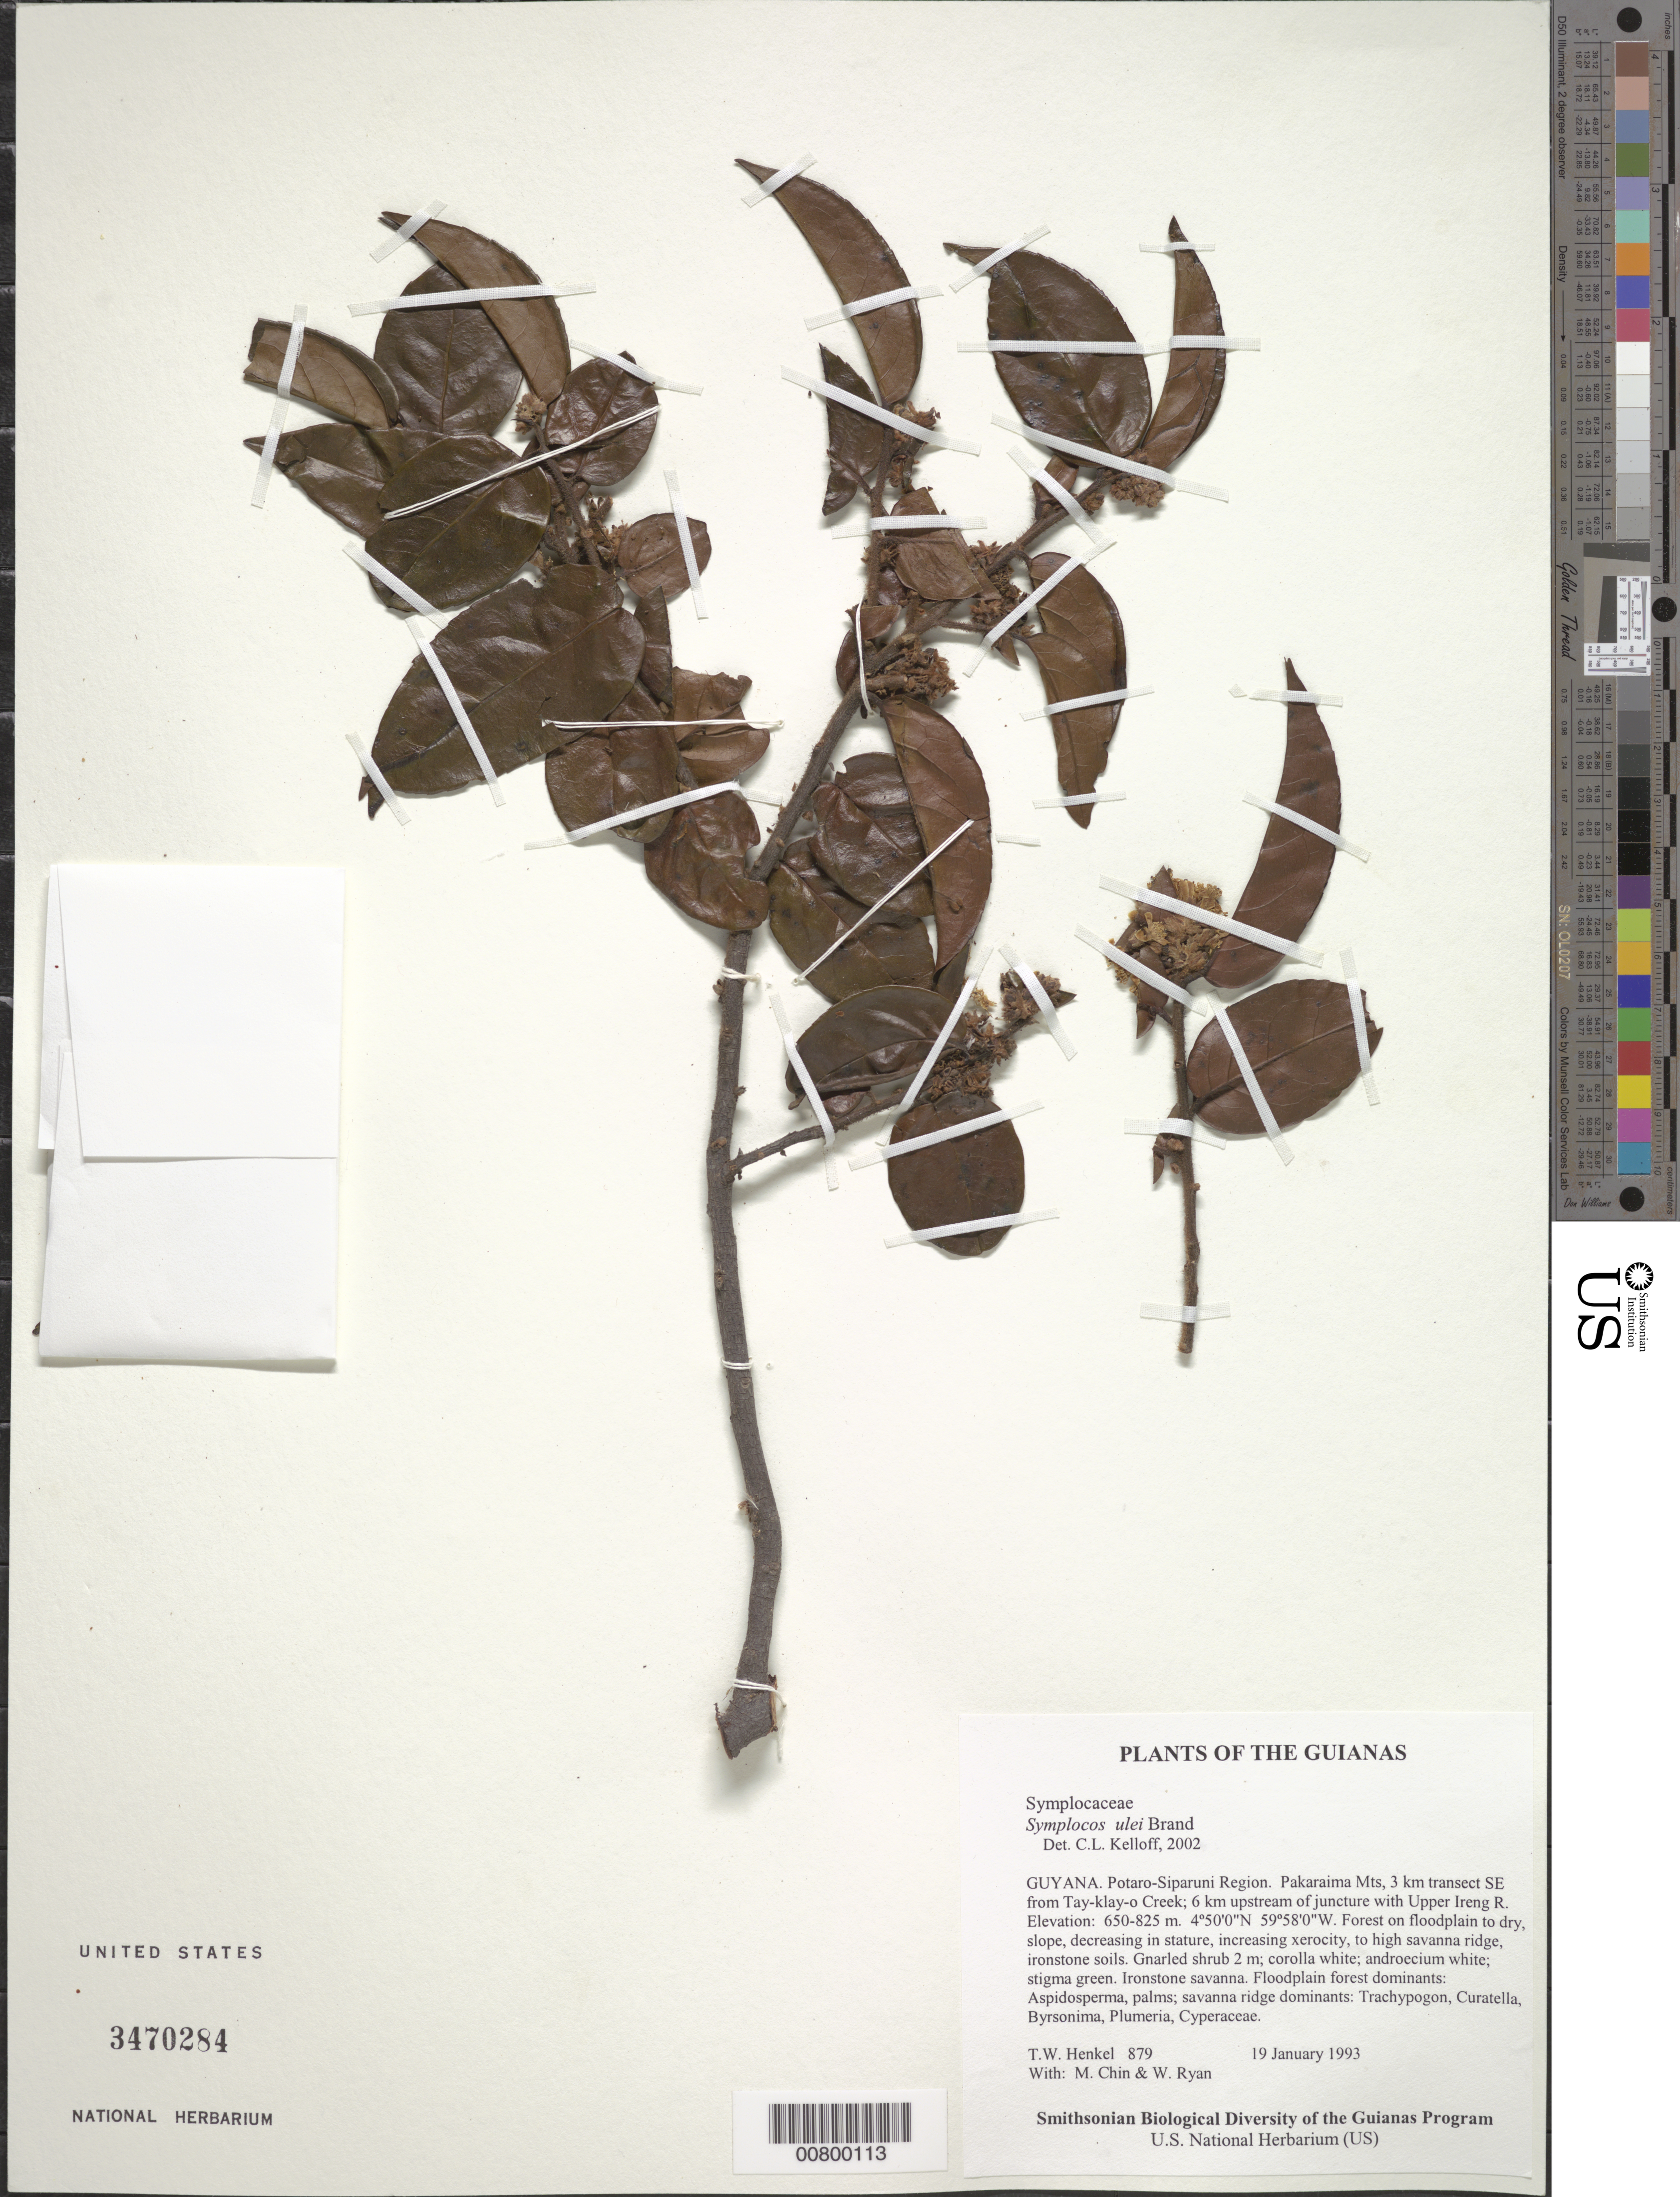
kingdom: Plantae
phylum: Tracheophyta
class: Magnoliopsida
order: Ericales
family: Symplocaceae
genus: Symplocos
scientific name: Symplocos ulei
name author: Brand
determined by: Kelloff, Carol L., (US), Smithsonian Institution - National Museum of Natural History (UNITED STATES)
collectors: T. Henkel, M. Chin & W. Ryan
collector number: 879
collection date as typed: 19 January 1993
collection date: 1993-01-19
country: Guyana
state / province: Potaro-Siparuni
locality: Pakaraima Mts, 3 km transect SE from Tay-klay-o Creek; 6 km upstream of juncture with Upper Ireng R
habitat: Forest on floodplain to dry, slope, decreasing in stature, increasing xerocity, to high savanna ridge, ironstone soils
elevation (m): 650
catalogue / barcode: US 3470284